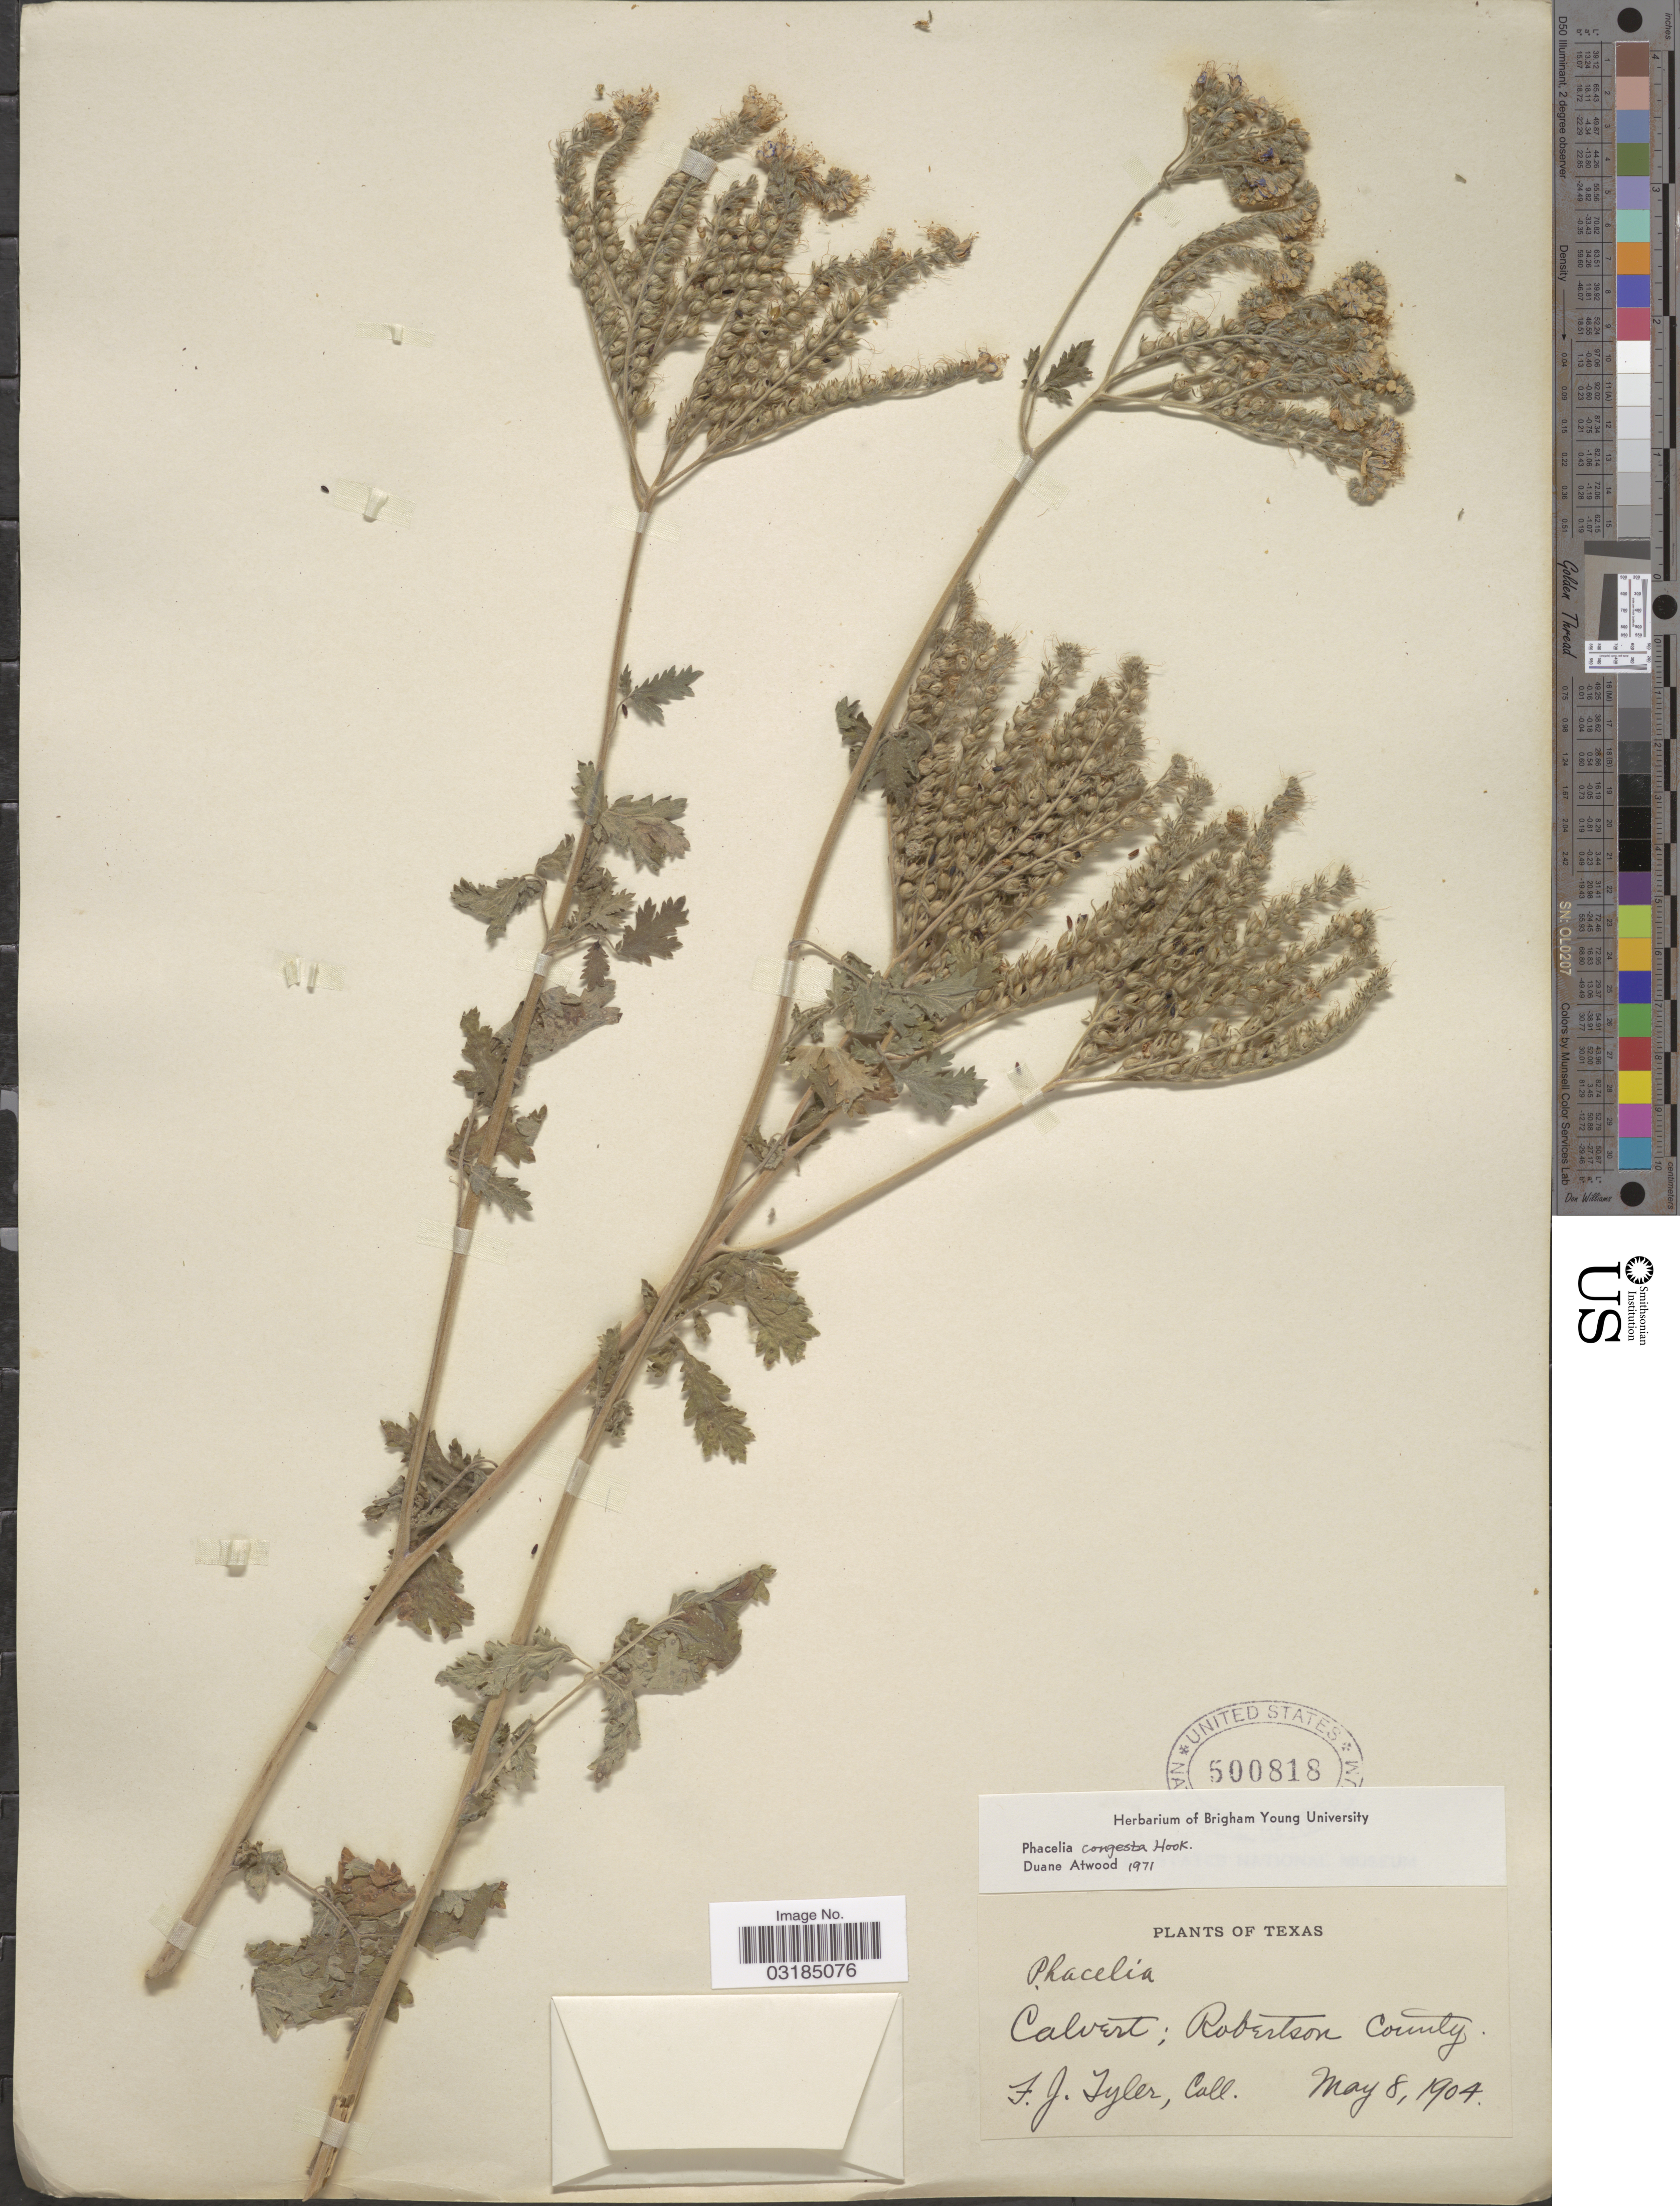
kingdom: Plantae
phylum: Tracheophyta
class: Magnoliopsida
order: Boraginales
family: Hydrophyllaceae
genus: Phacelia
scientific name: Phacelia congesta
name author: Hook.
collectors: F. Tyler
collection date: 1904-05-08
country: United States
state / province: Texas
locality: Calvert; Robertson County.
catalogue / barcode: US 500818